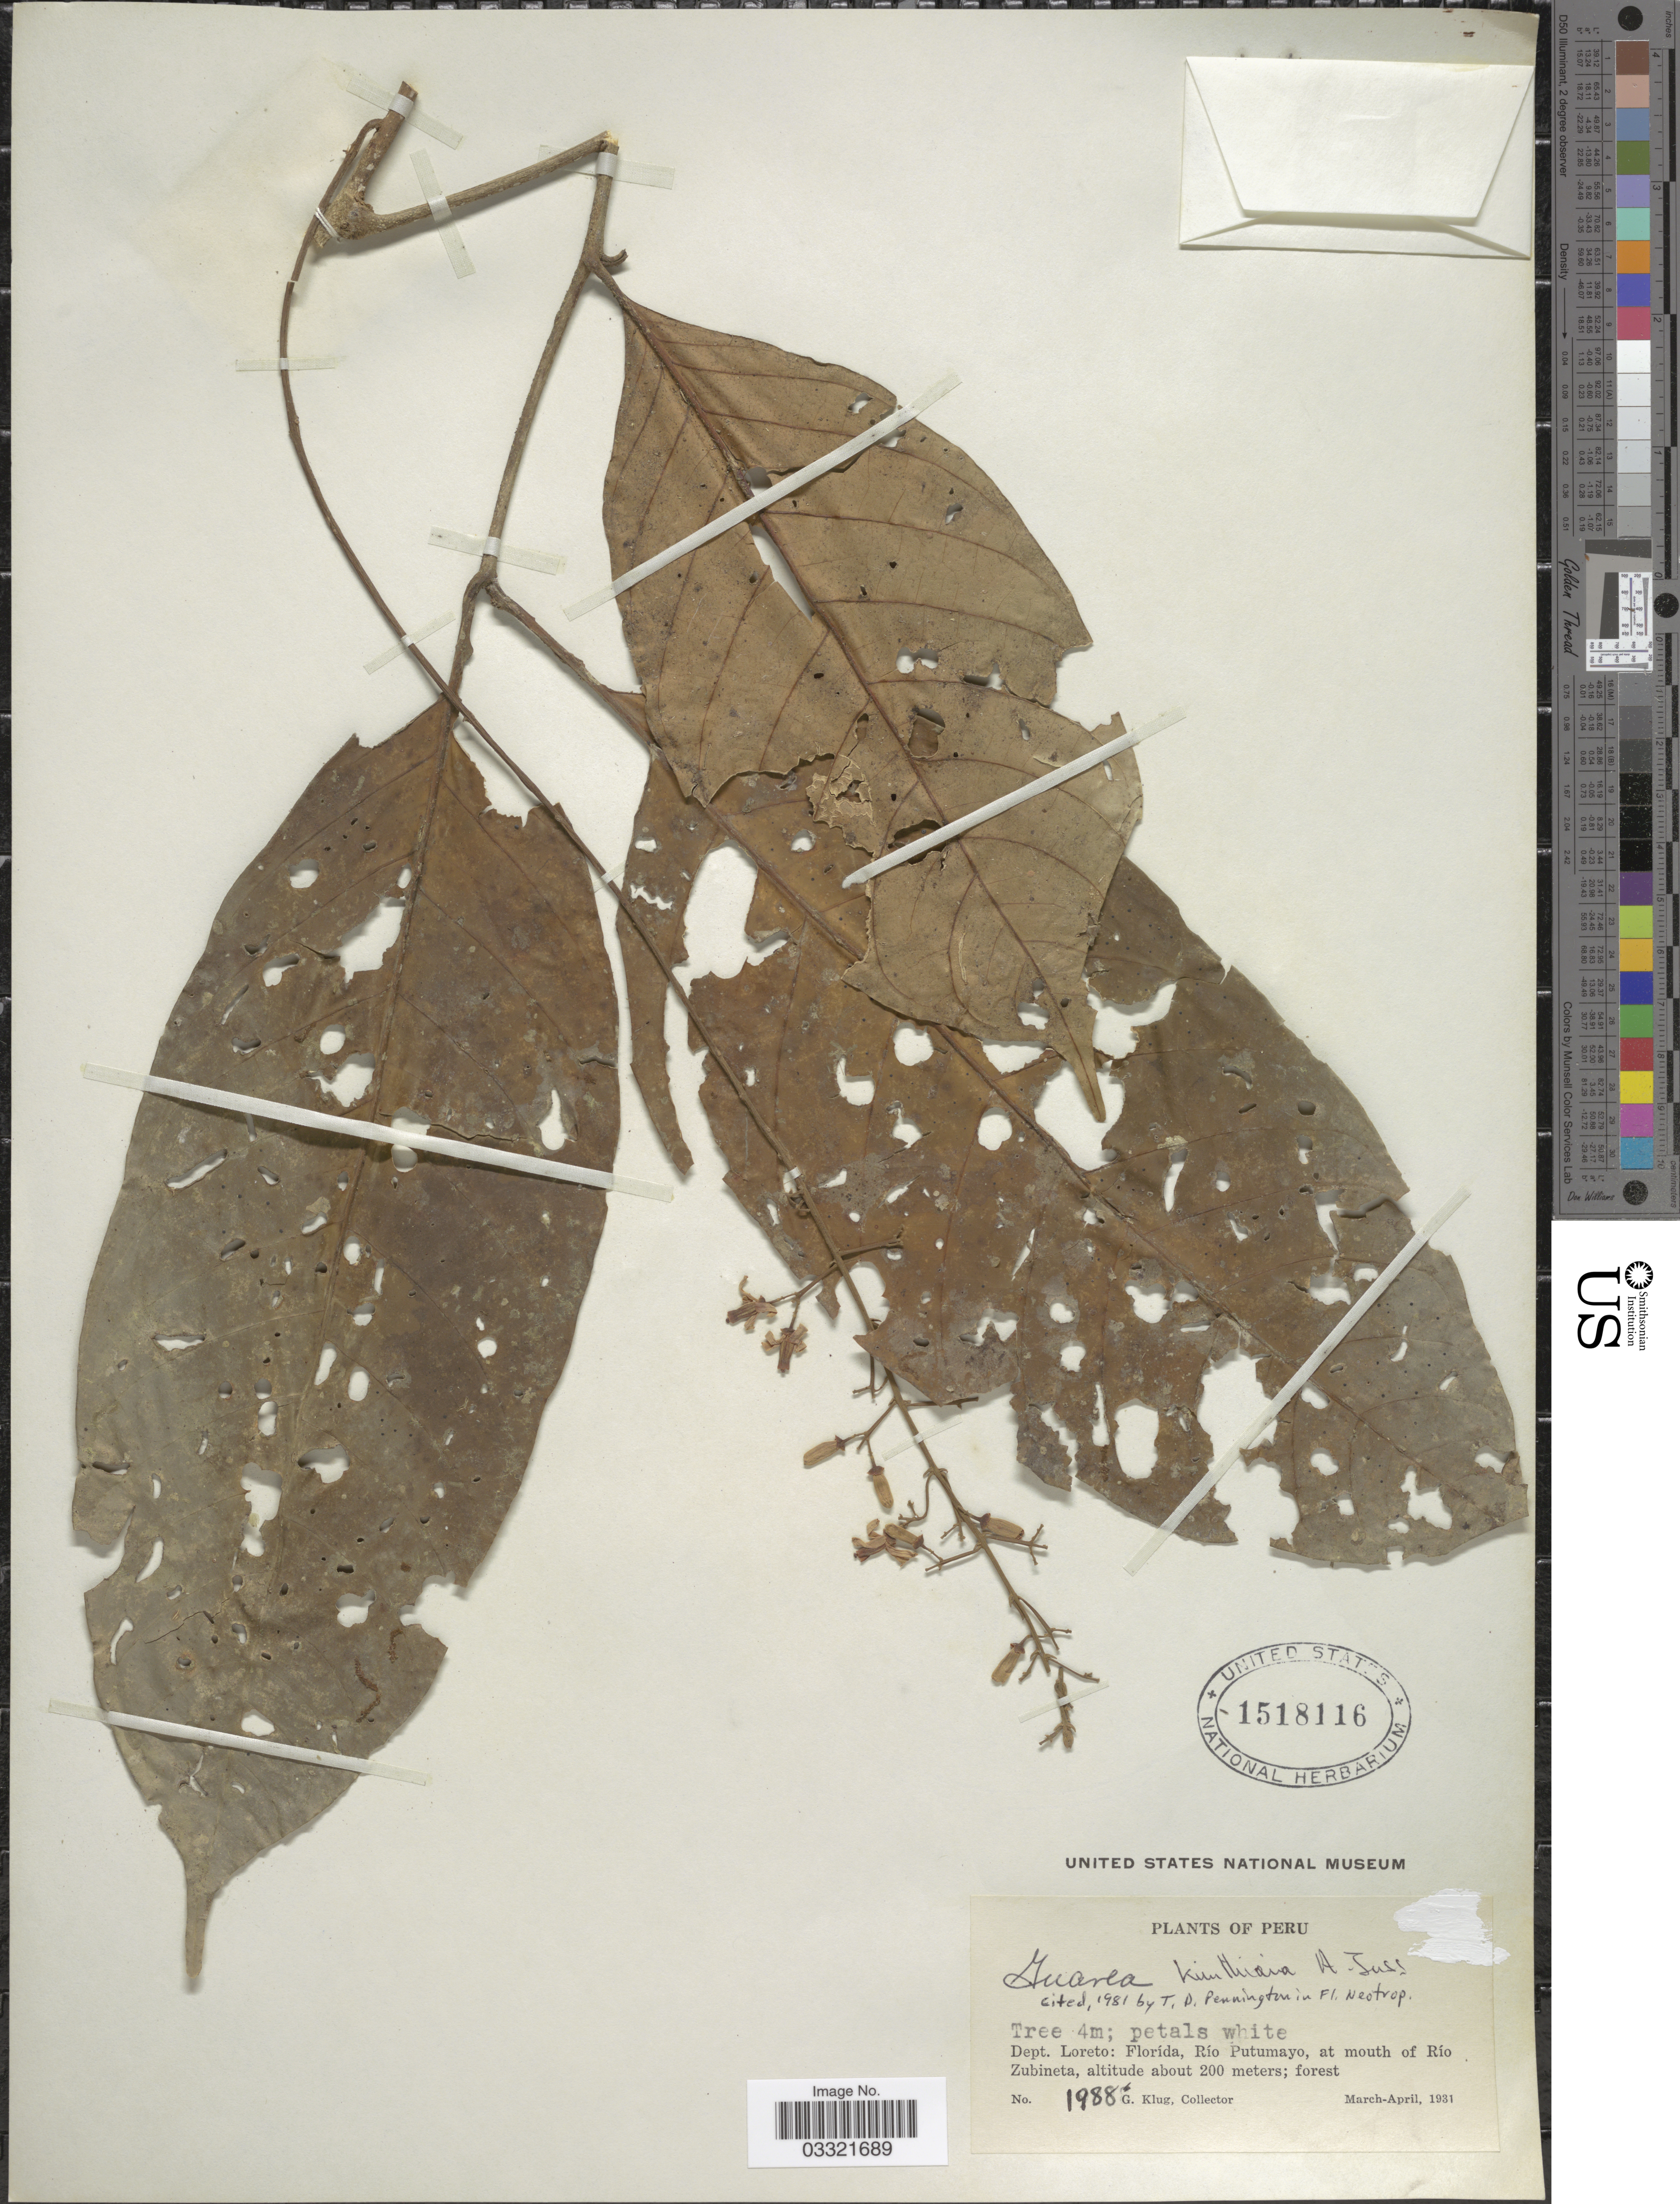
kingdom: Plantae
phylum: Tracheophyta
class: Magnoliopsida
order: Sapindales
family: Meliaceae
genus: Guarea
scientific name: Guarea kunthiana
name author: A. Juss.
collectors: G. Klug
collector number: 1988b*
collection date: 1931-03/1931-04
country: Peru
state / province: Loreto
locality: Dept. Loreto: Florída, Río Putumayo, at mouth of Río Zubineta.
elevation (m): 200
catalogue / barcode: US 1518116